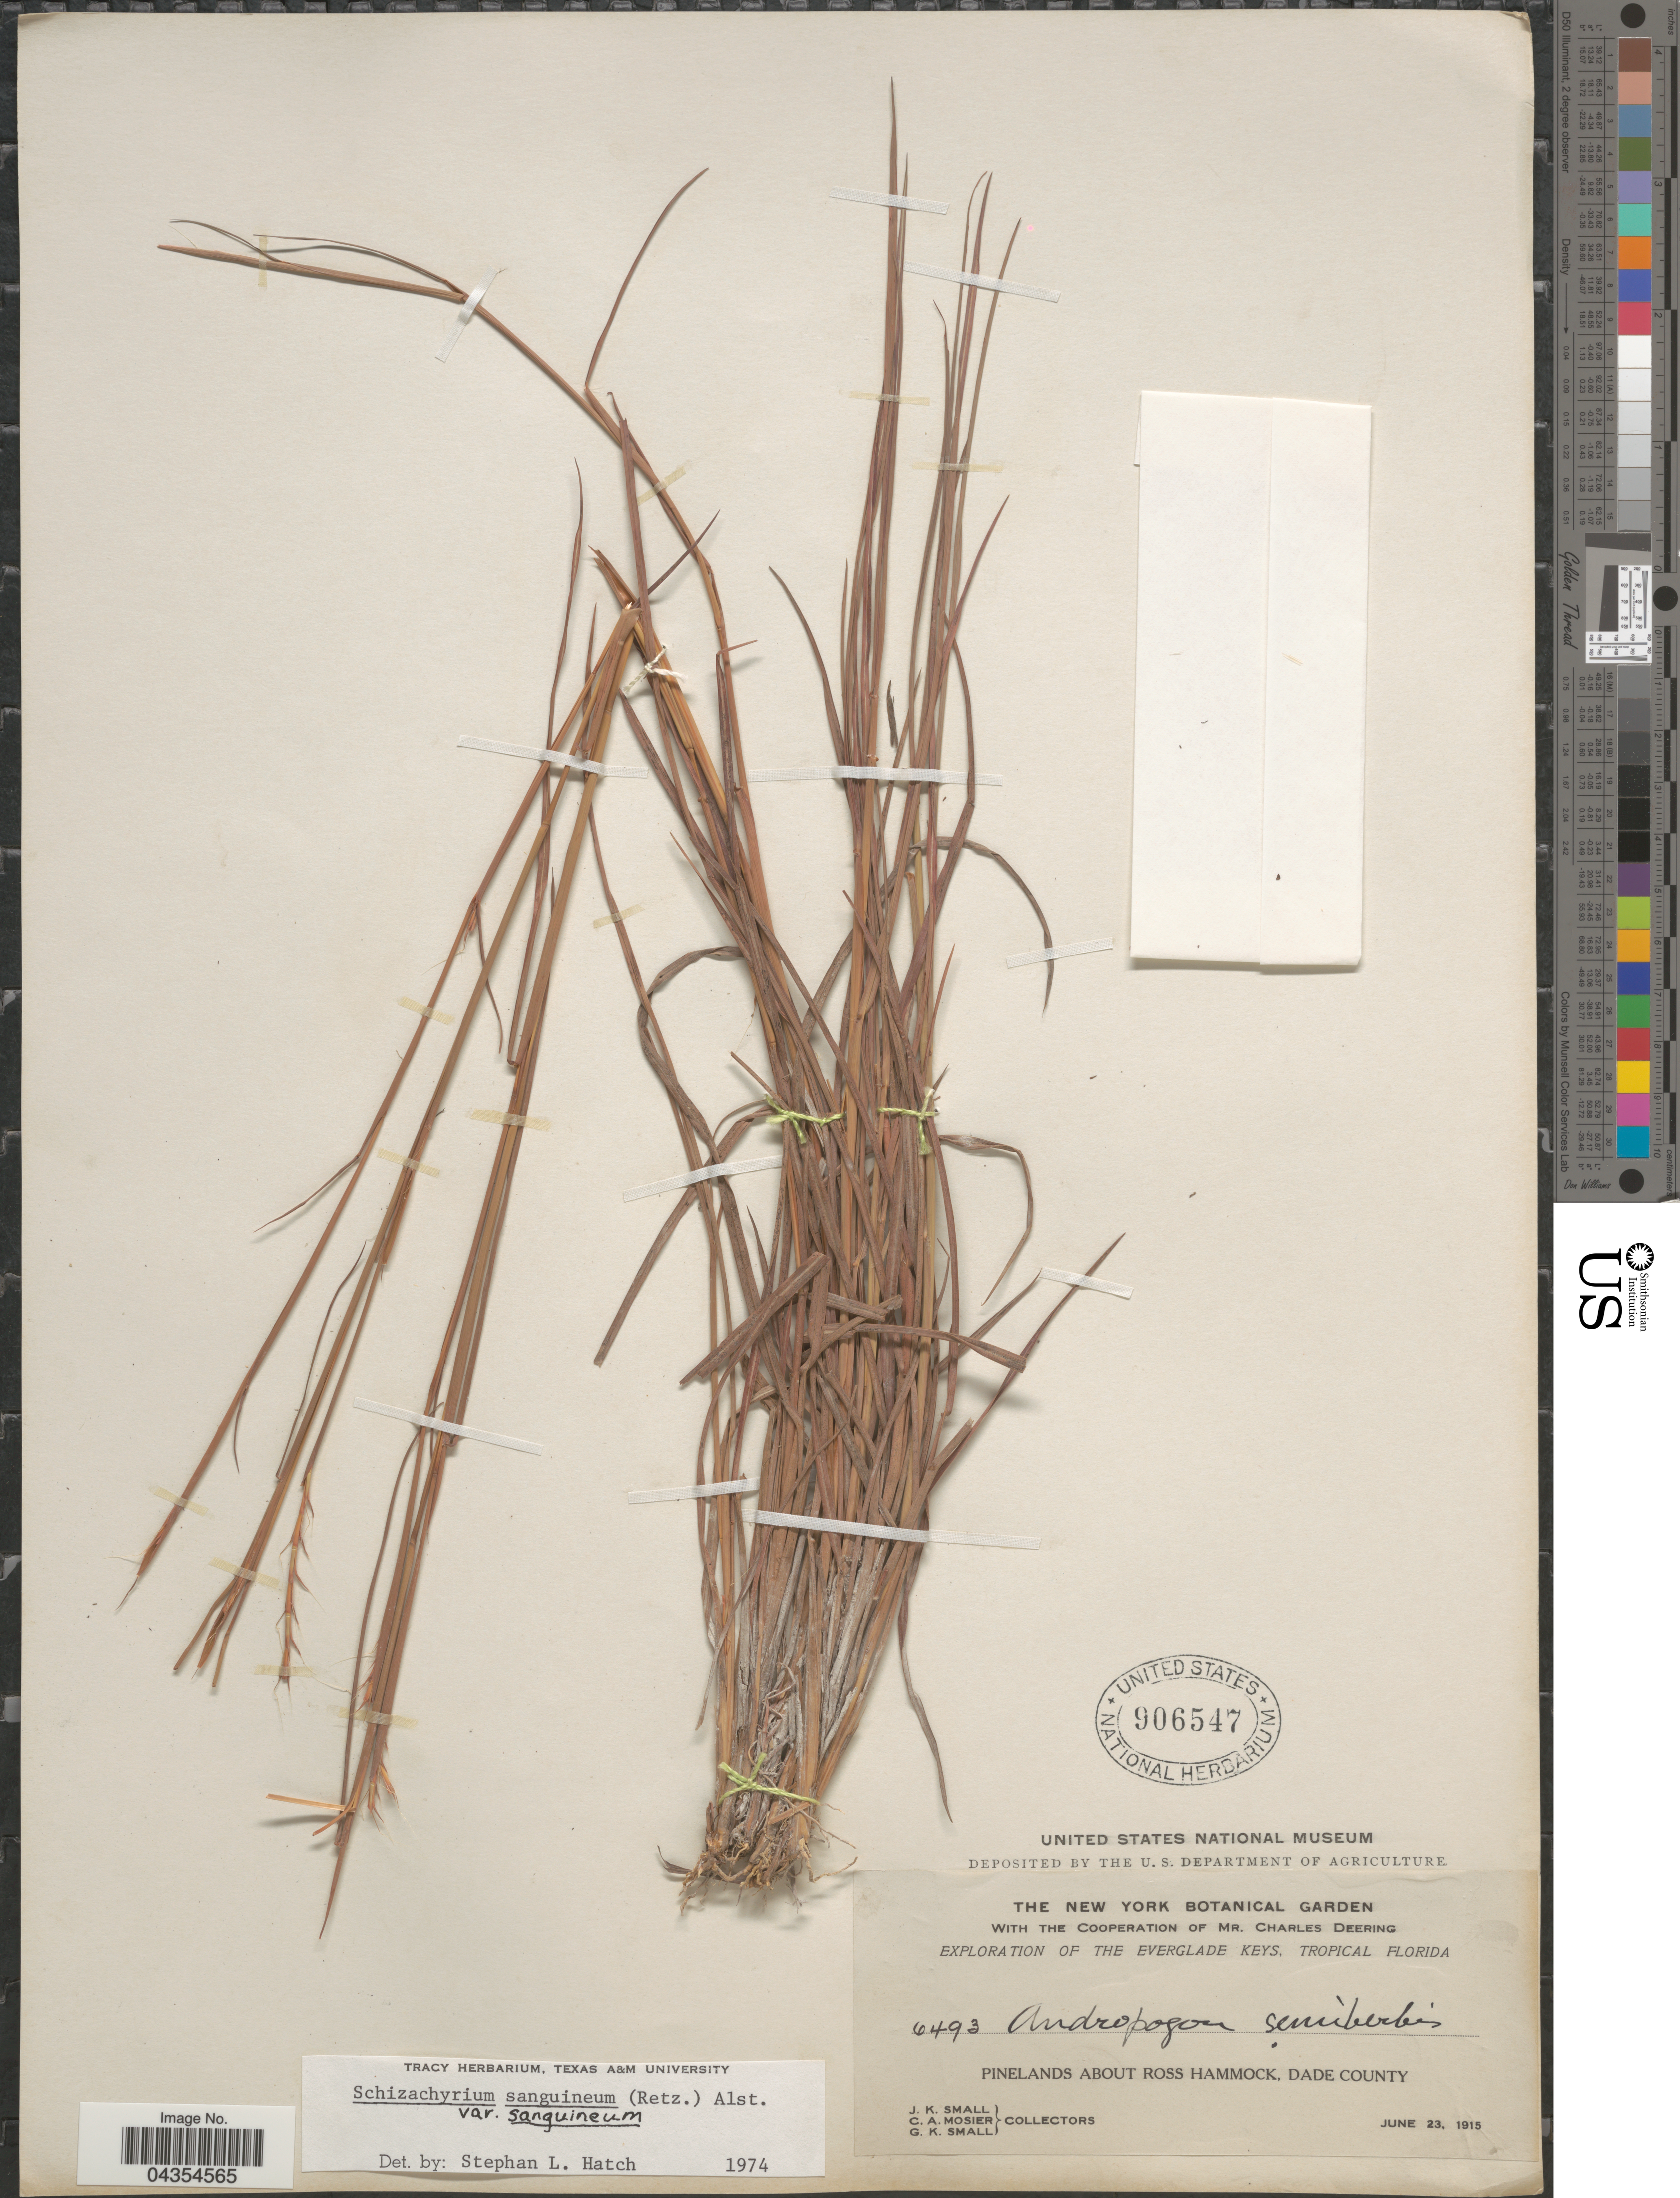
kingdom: Plantae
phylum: Tracheophyta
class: Liliopsida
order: Poales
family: Poaceae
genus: Schizachyrium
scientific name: Schizachyrium sanguineum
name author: (Retz.) Alston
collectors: J. K. Small, C. A. Mosier & G. K. Small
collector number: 6493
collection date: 1915-06-23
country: United States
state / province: Florida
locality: Exploration of The Everglade Keys, Tropical Florida. Pinelands about Ross Hammock, Dade County.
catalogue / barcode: US 906547